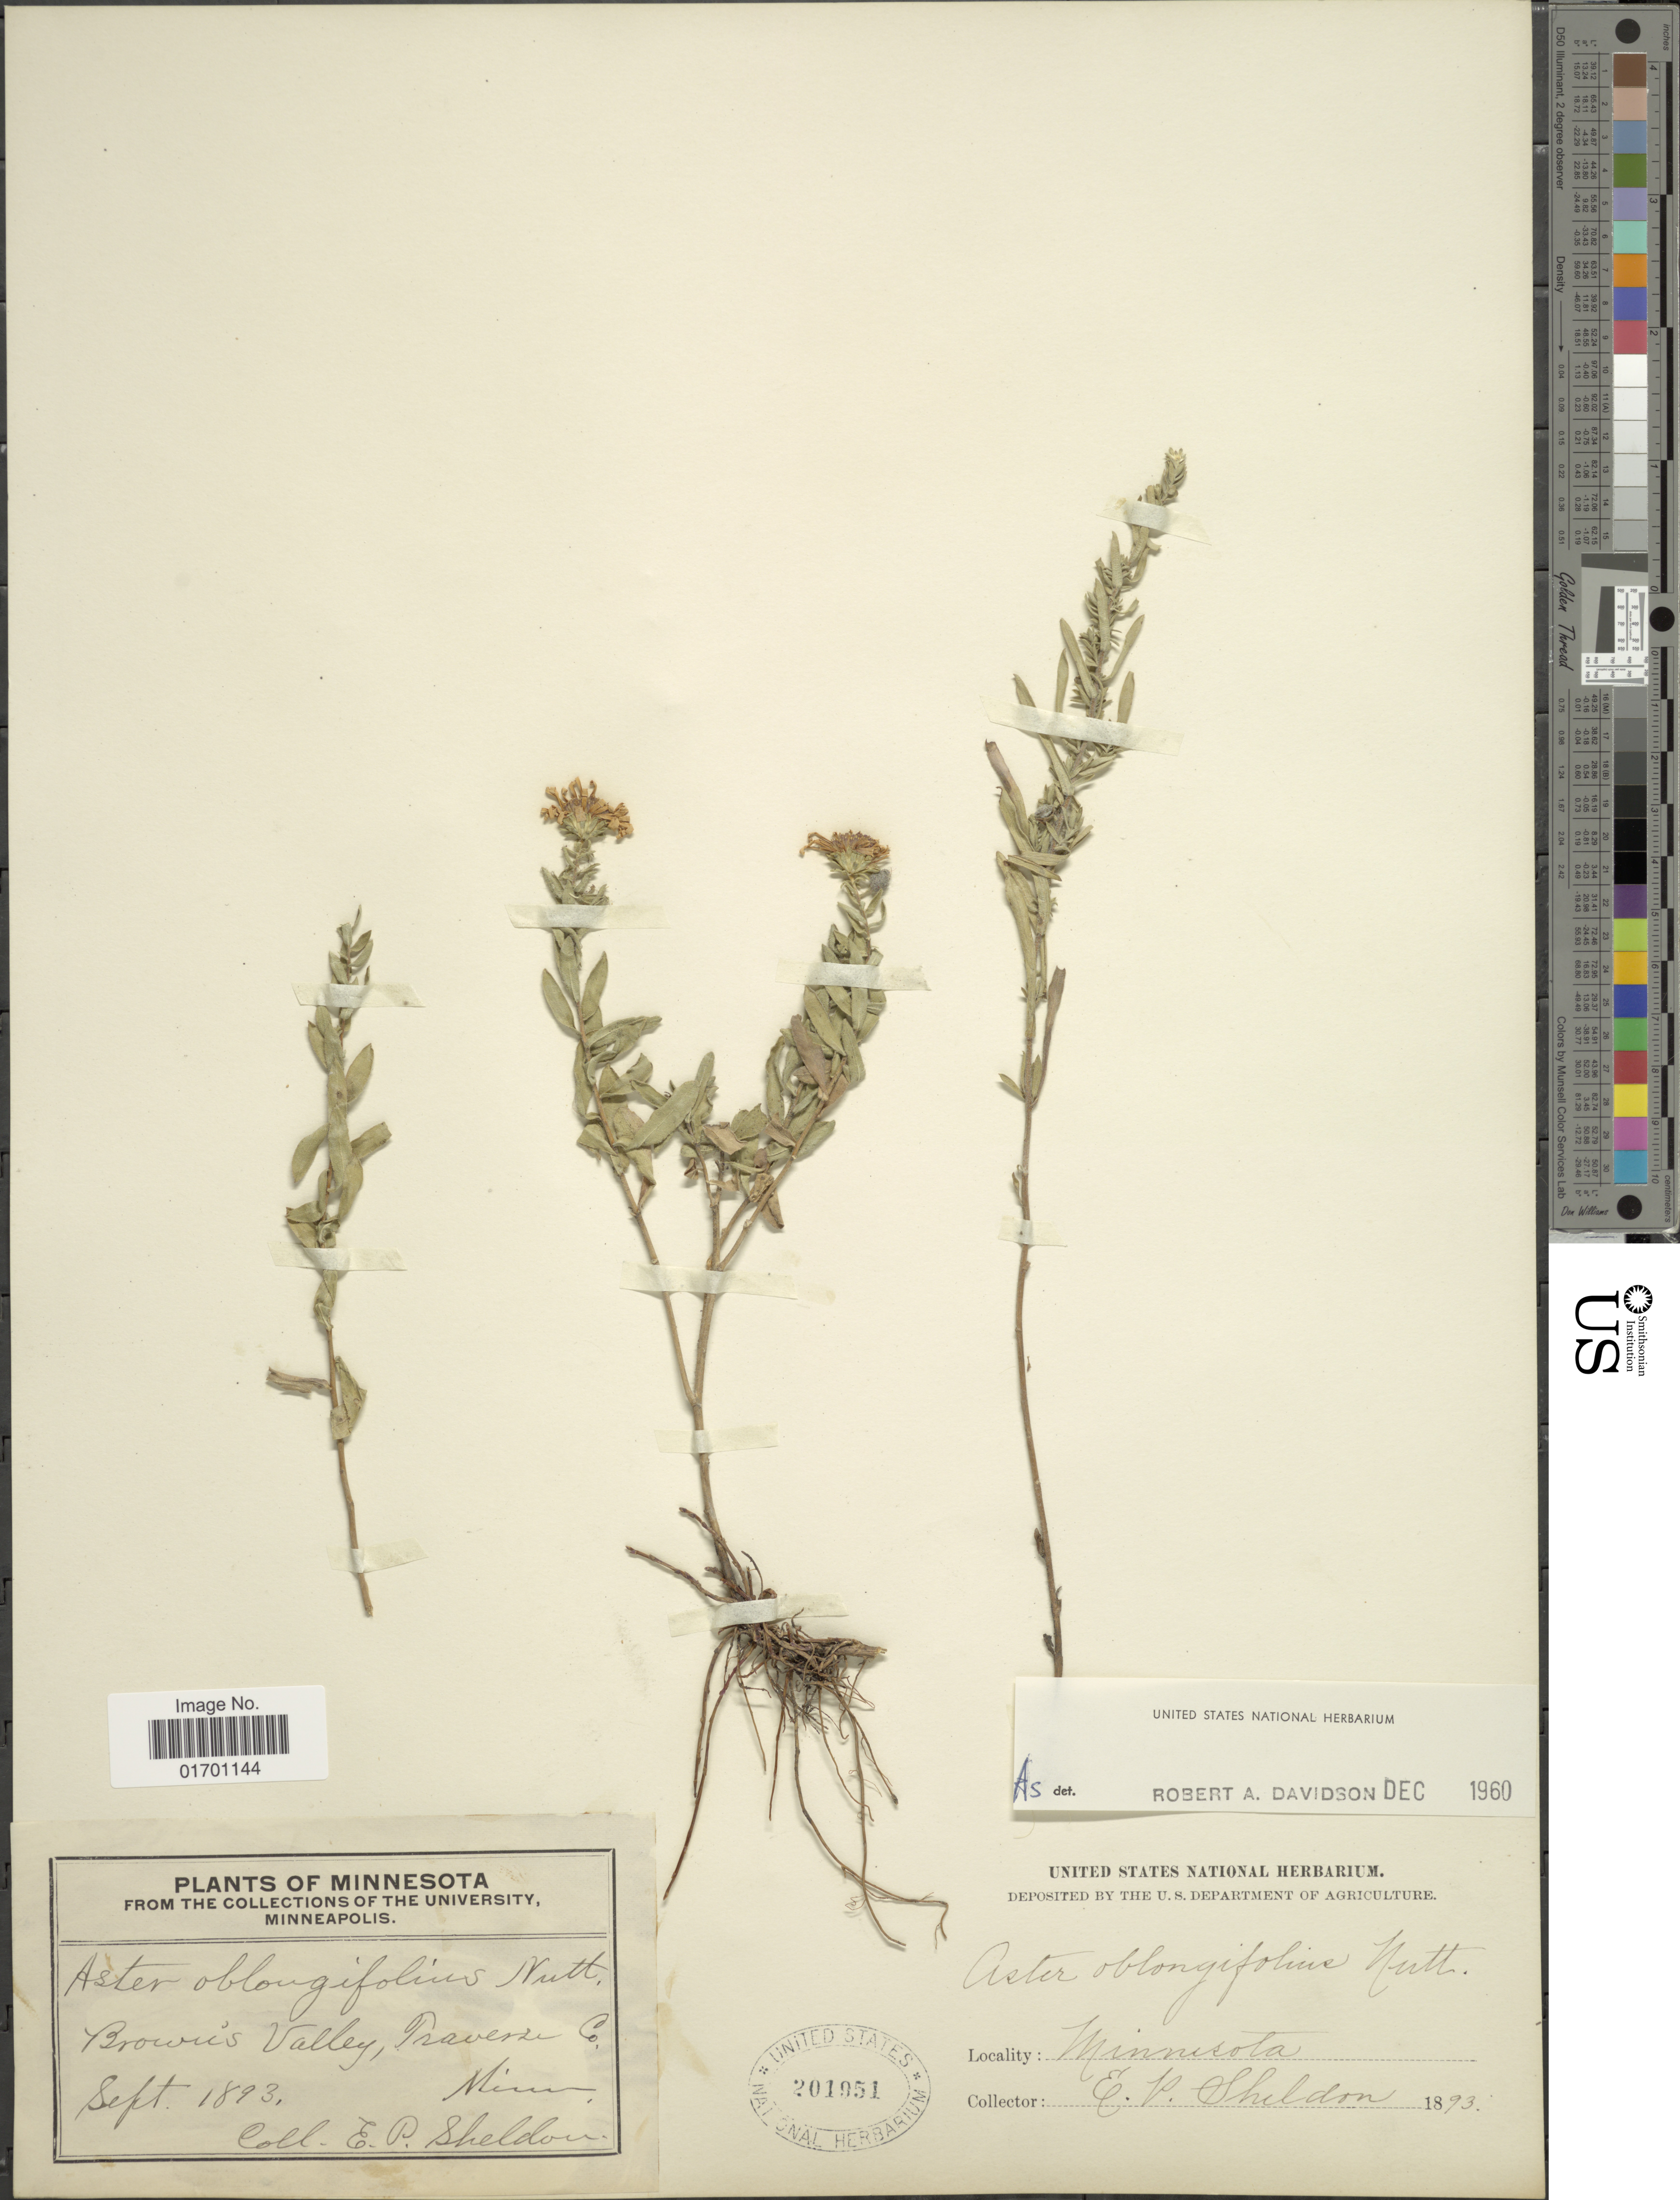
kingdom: Plantae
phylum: Tracheophyta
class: Magnoliopsida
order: Asterales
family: Asteraceae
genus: Symphyotrichum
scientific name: Symphyotrichum oblongifolium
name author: (Nutt.) G.L. Nesom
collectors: E. P. Sheldon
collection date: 1893-09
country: United States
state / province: Minnesota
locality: Brown's Valley, Traverse Co.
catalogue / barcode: US 201951